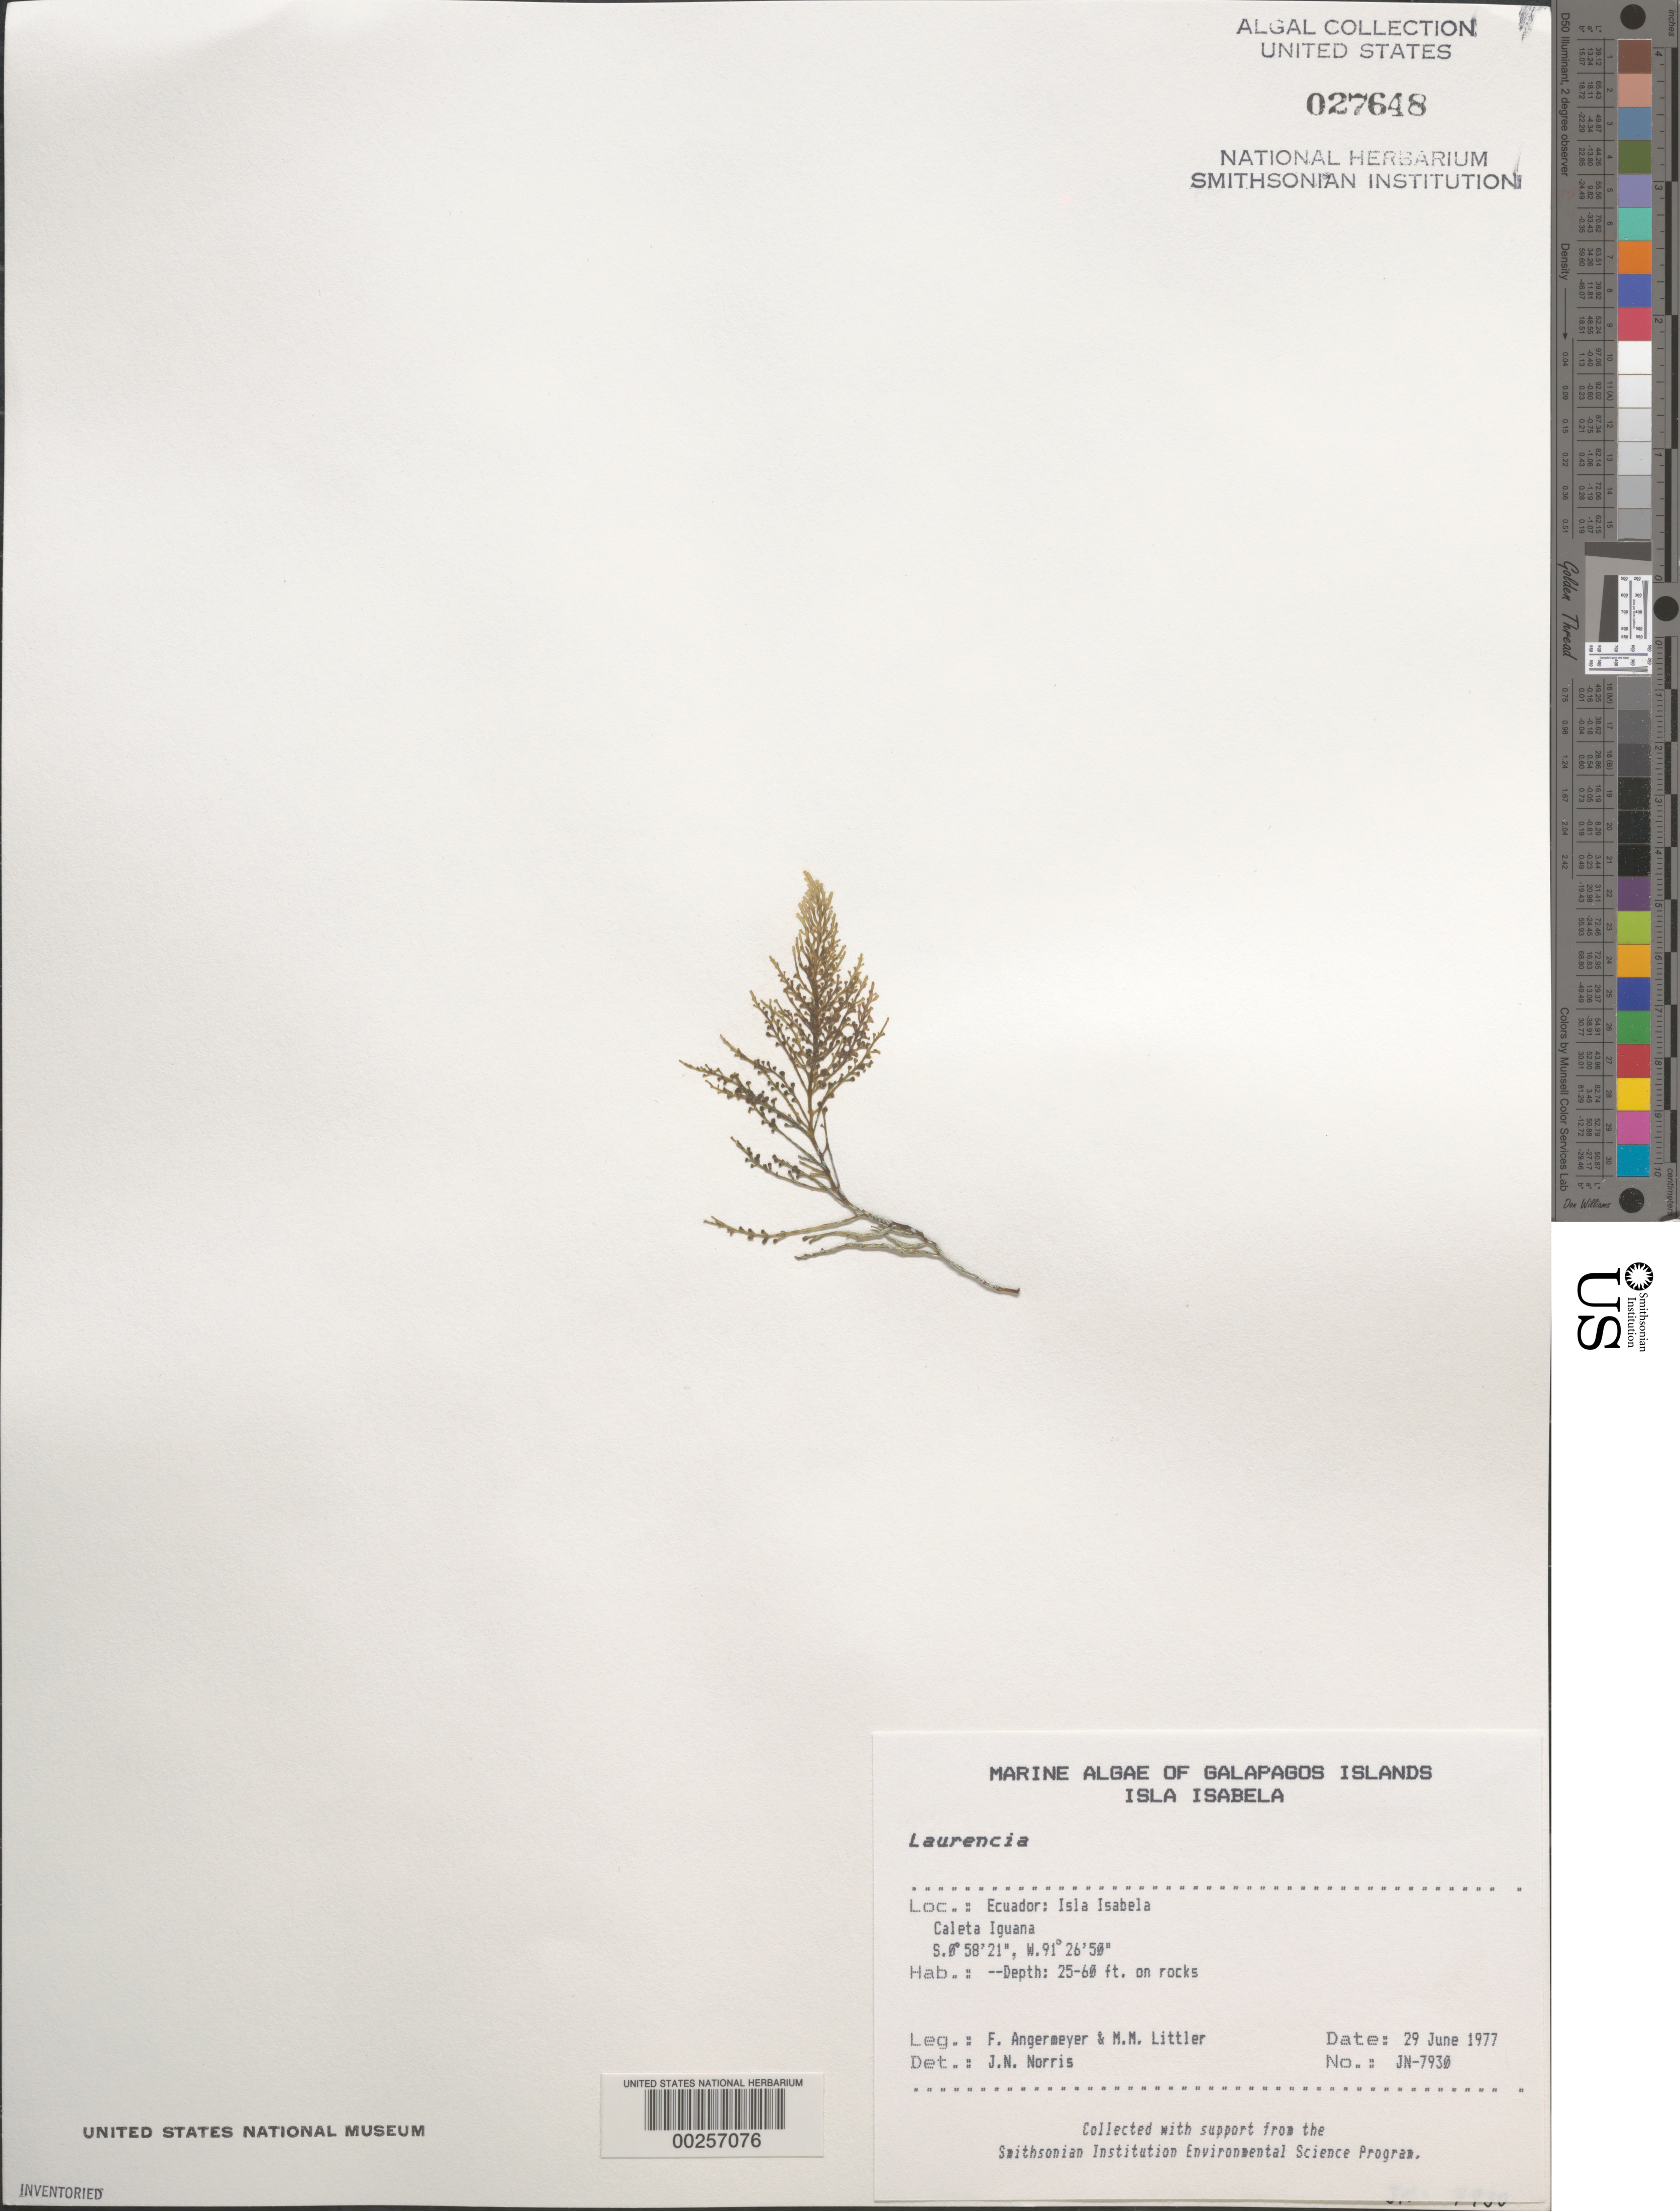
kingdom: Plantae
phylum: Rhodophyta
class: Florideophyceae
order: Ceramiales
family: Rhodomelaceae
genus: Laurencia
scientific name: Laurencia sp.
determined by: Norris, James N.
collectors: F. Angermeyer & M. M. Littler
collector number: Jn-7930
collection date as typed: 29 Jun 1977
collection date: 1977-06-29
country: Ecuador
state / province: Colón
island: Isabela [Albemarle]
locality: Caleta Iguana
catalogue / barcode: US 27648